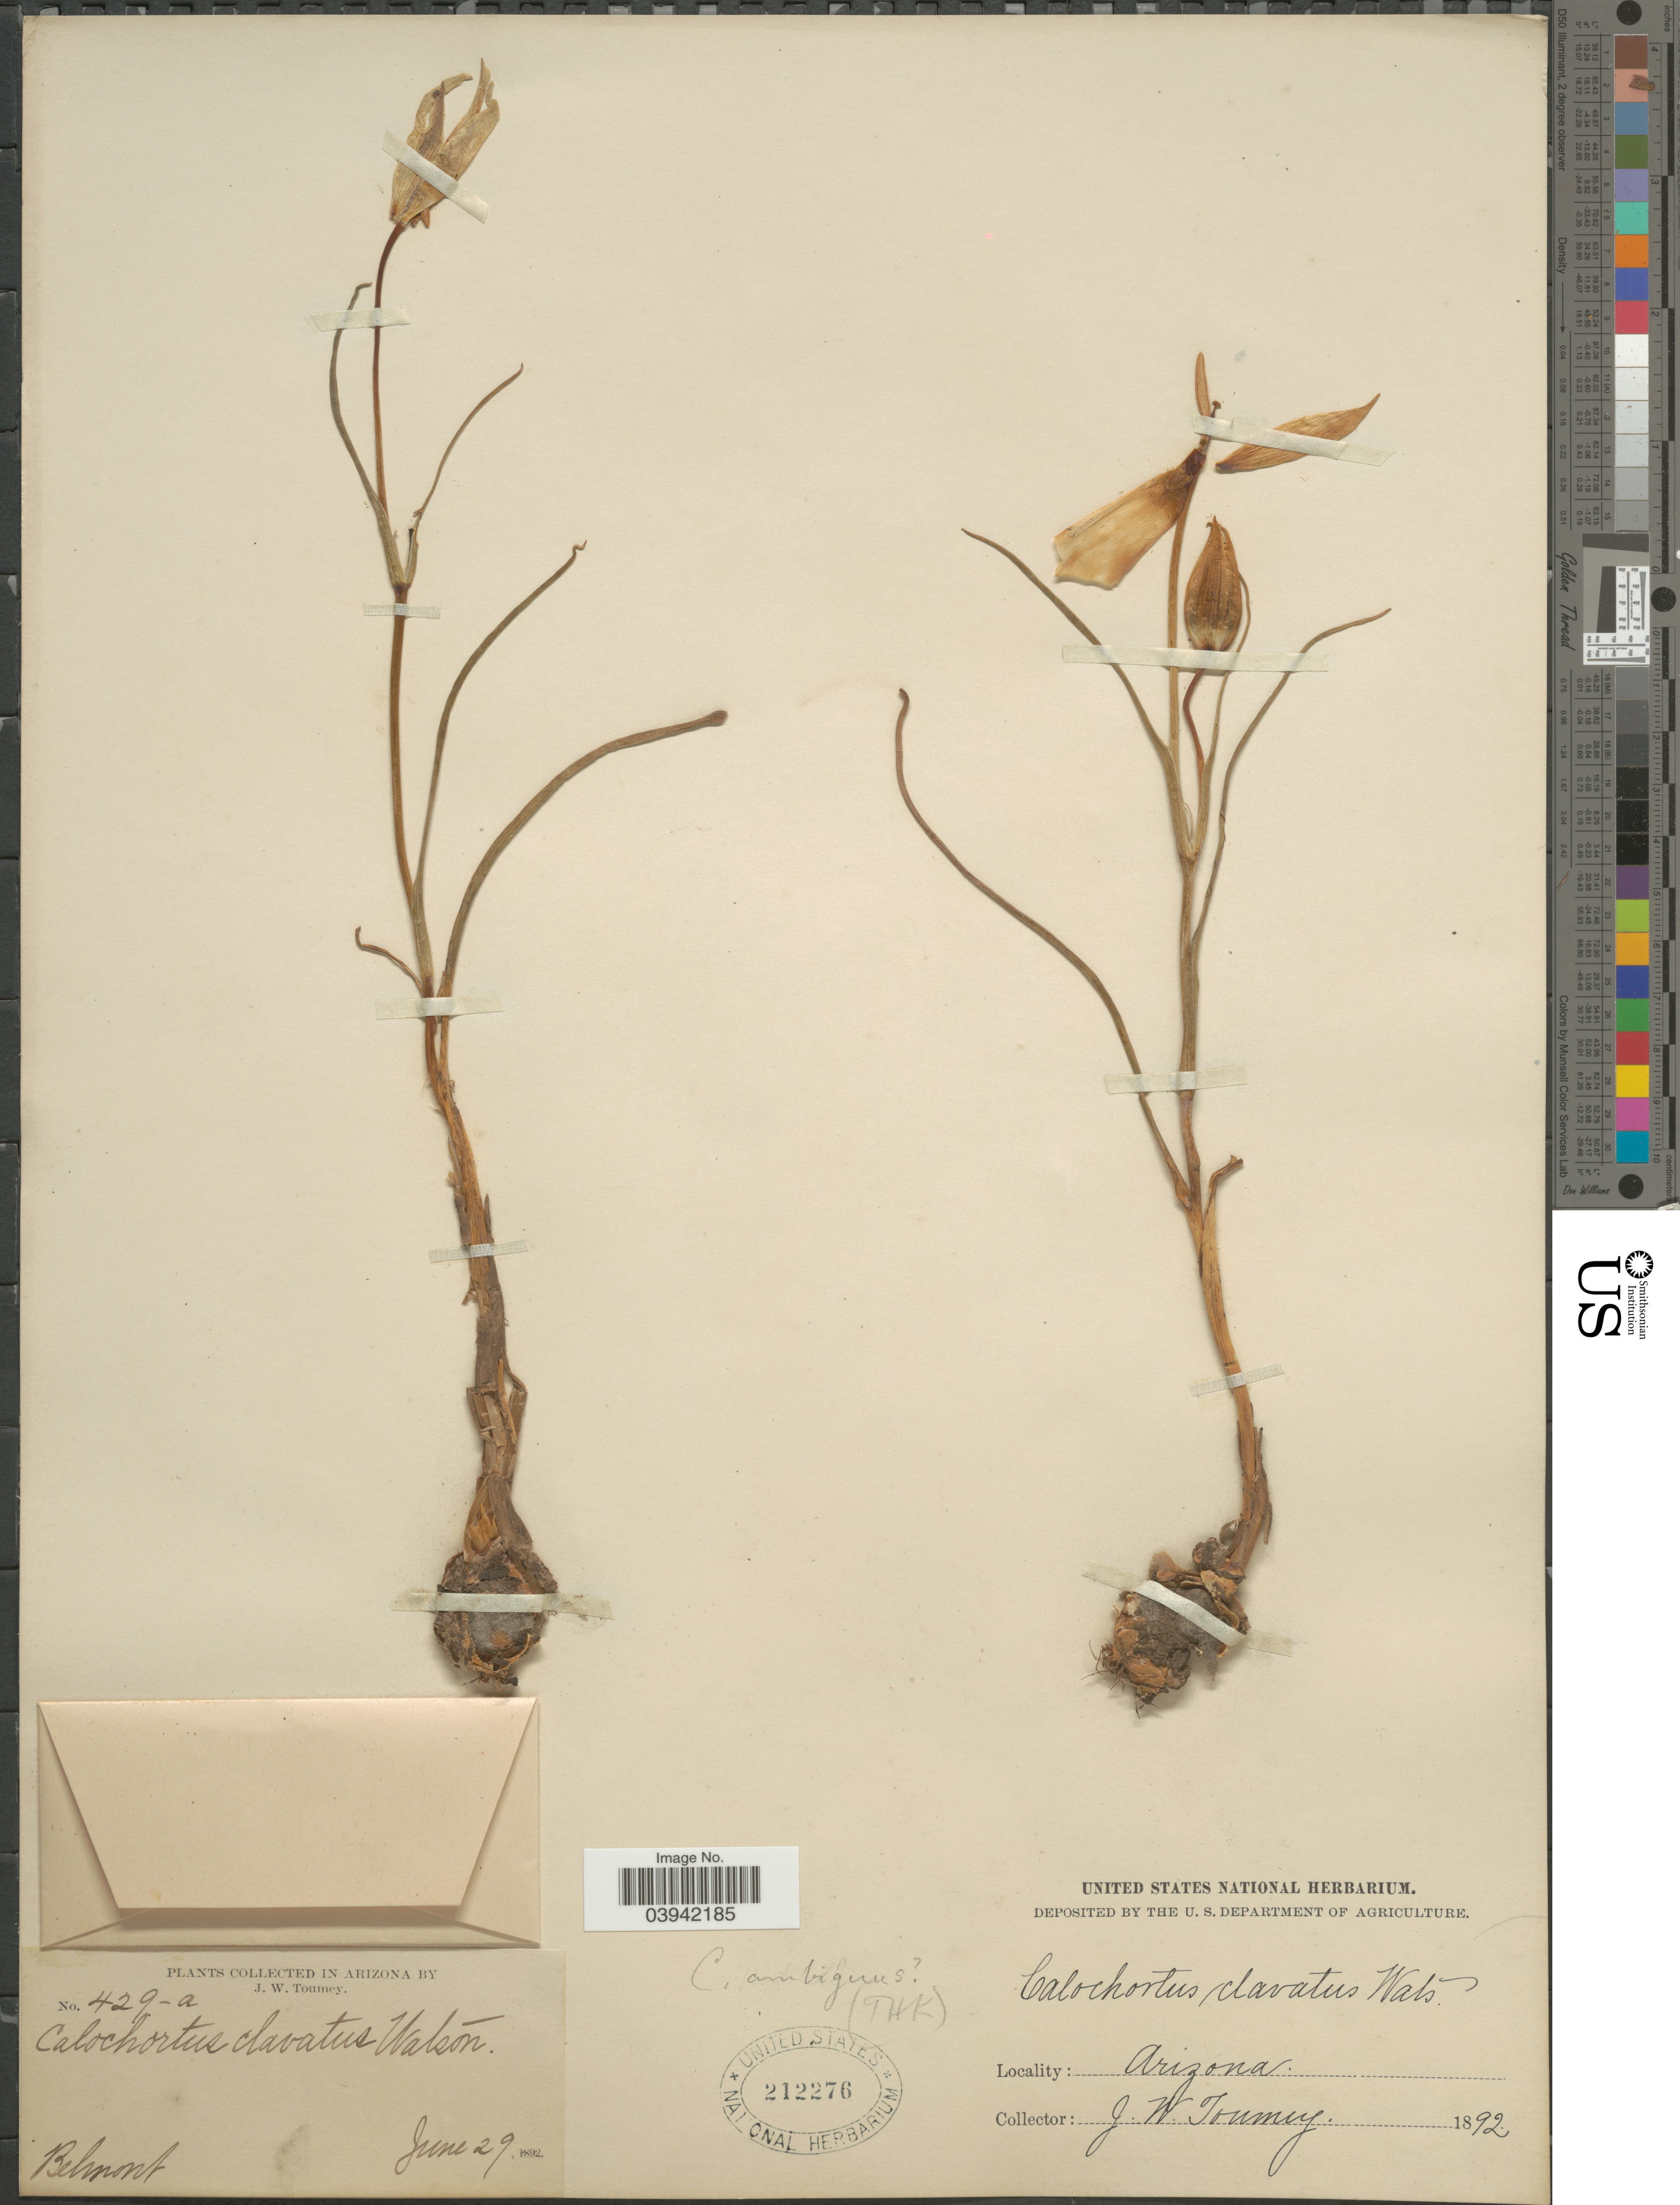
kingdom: Plantae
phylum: Tracheophyta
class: Liliopsida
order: Liliales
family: Liliaceae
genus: Calochortus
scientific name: Calochortus ambiguus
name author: (M.E. Jones) Ownbey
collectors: J. W. Toumey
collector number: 429-a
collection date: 1892-06-29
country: United States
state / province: Arizona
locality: Belmont.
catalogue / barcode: US 212276